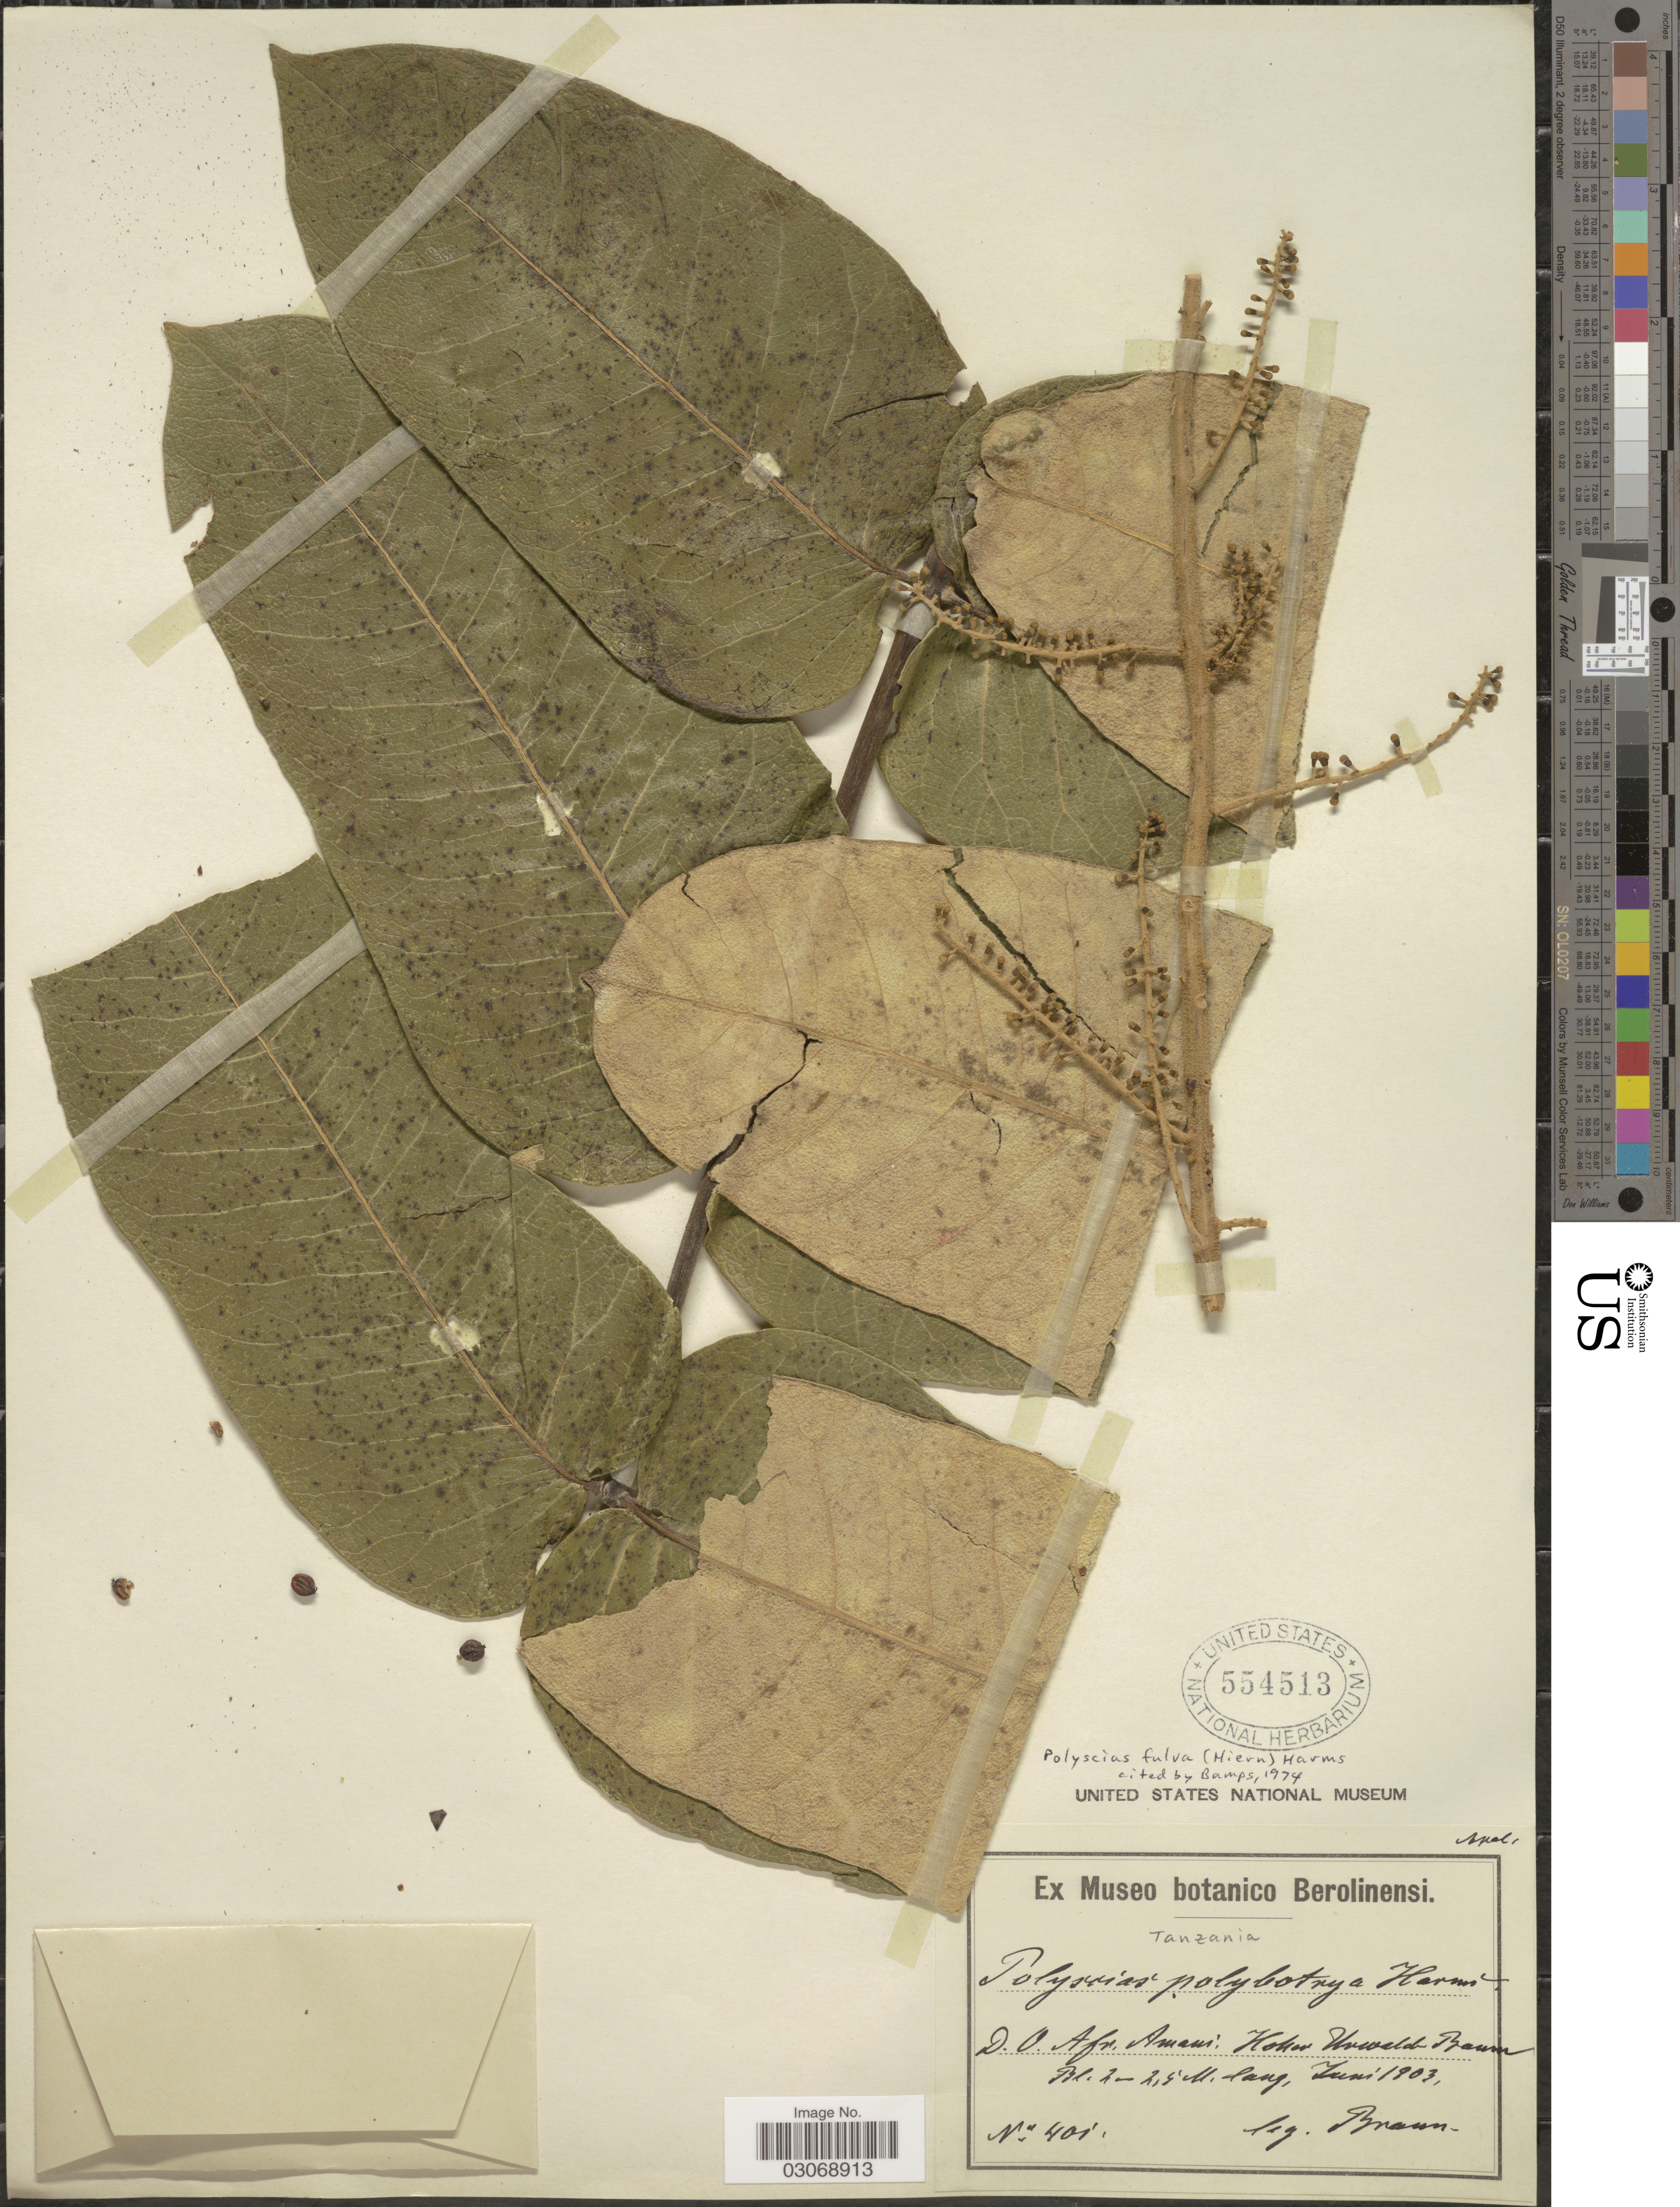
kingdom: Plantae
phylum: Tracheophyta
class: Magnoliopsida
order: Apiales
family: Araliaceae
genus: Polyscias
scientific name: Polyscias fulva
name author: (Hiern) Harms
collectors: Braun, --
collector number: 401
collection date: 1903-06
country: Tanzania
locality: D. O. Afr. Amani: Hocher Urwald Baum.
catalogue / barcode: US 554513